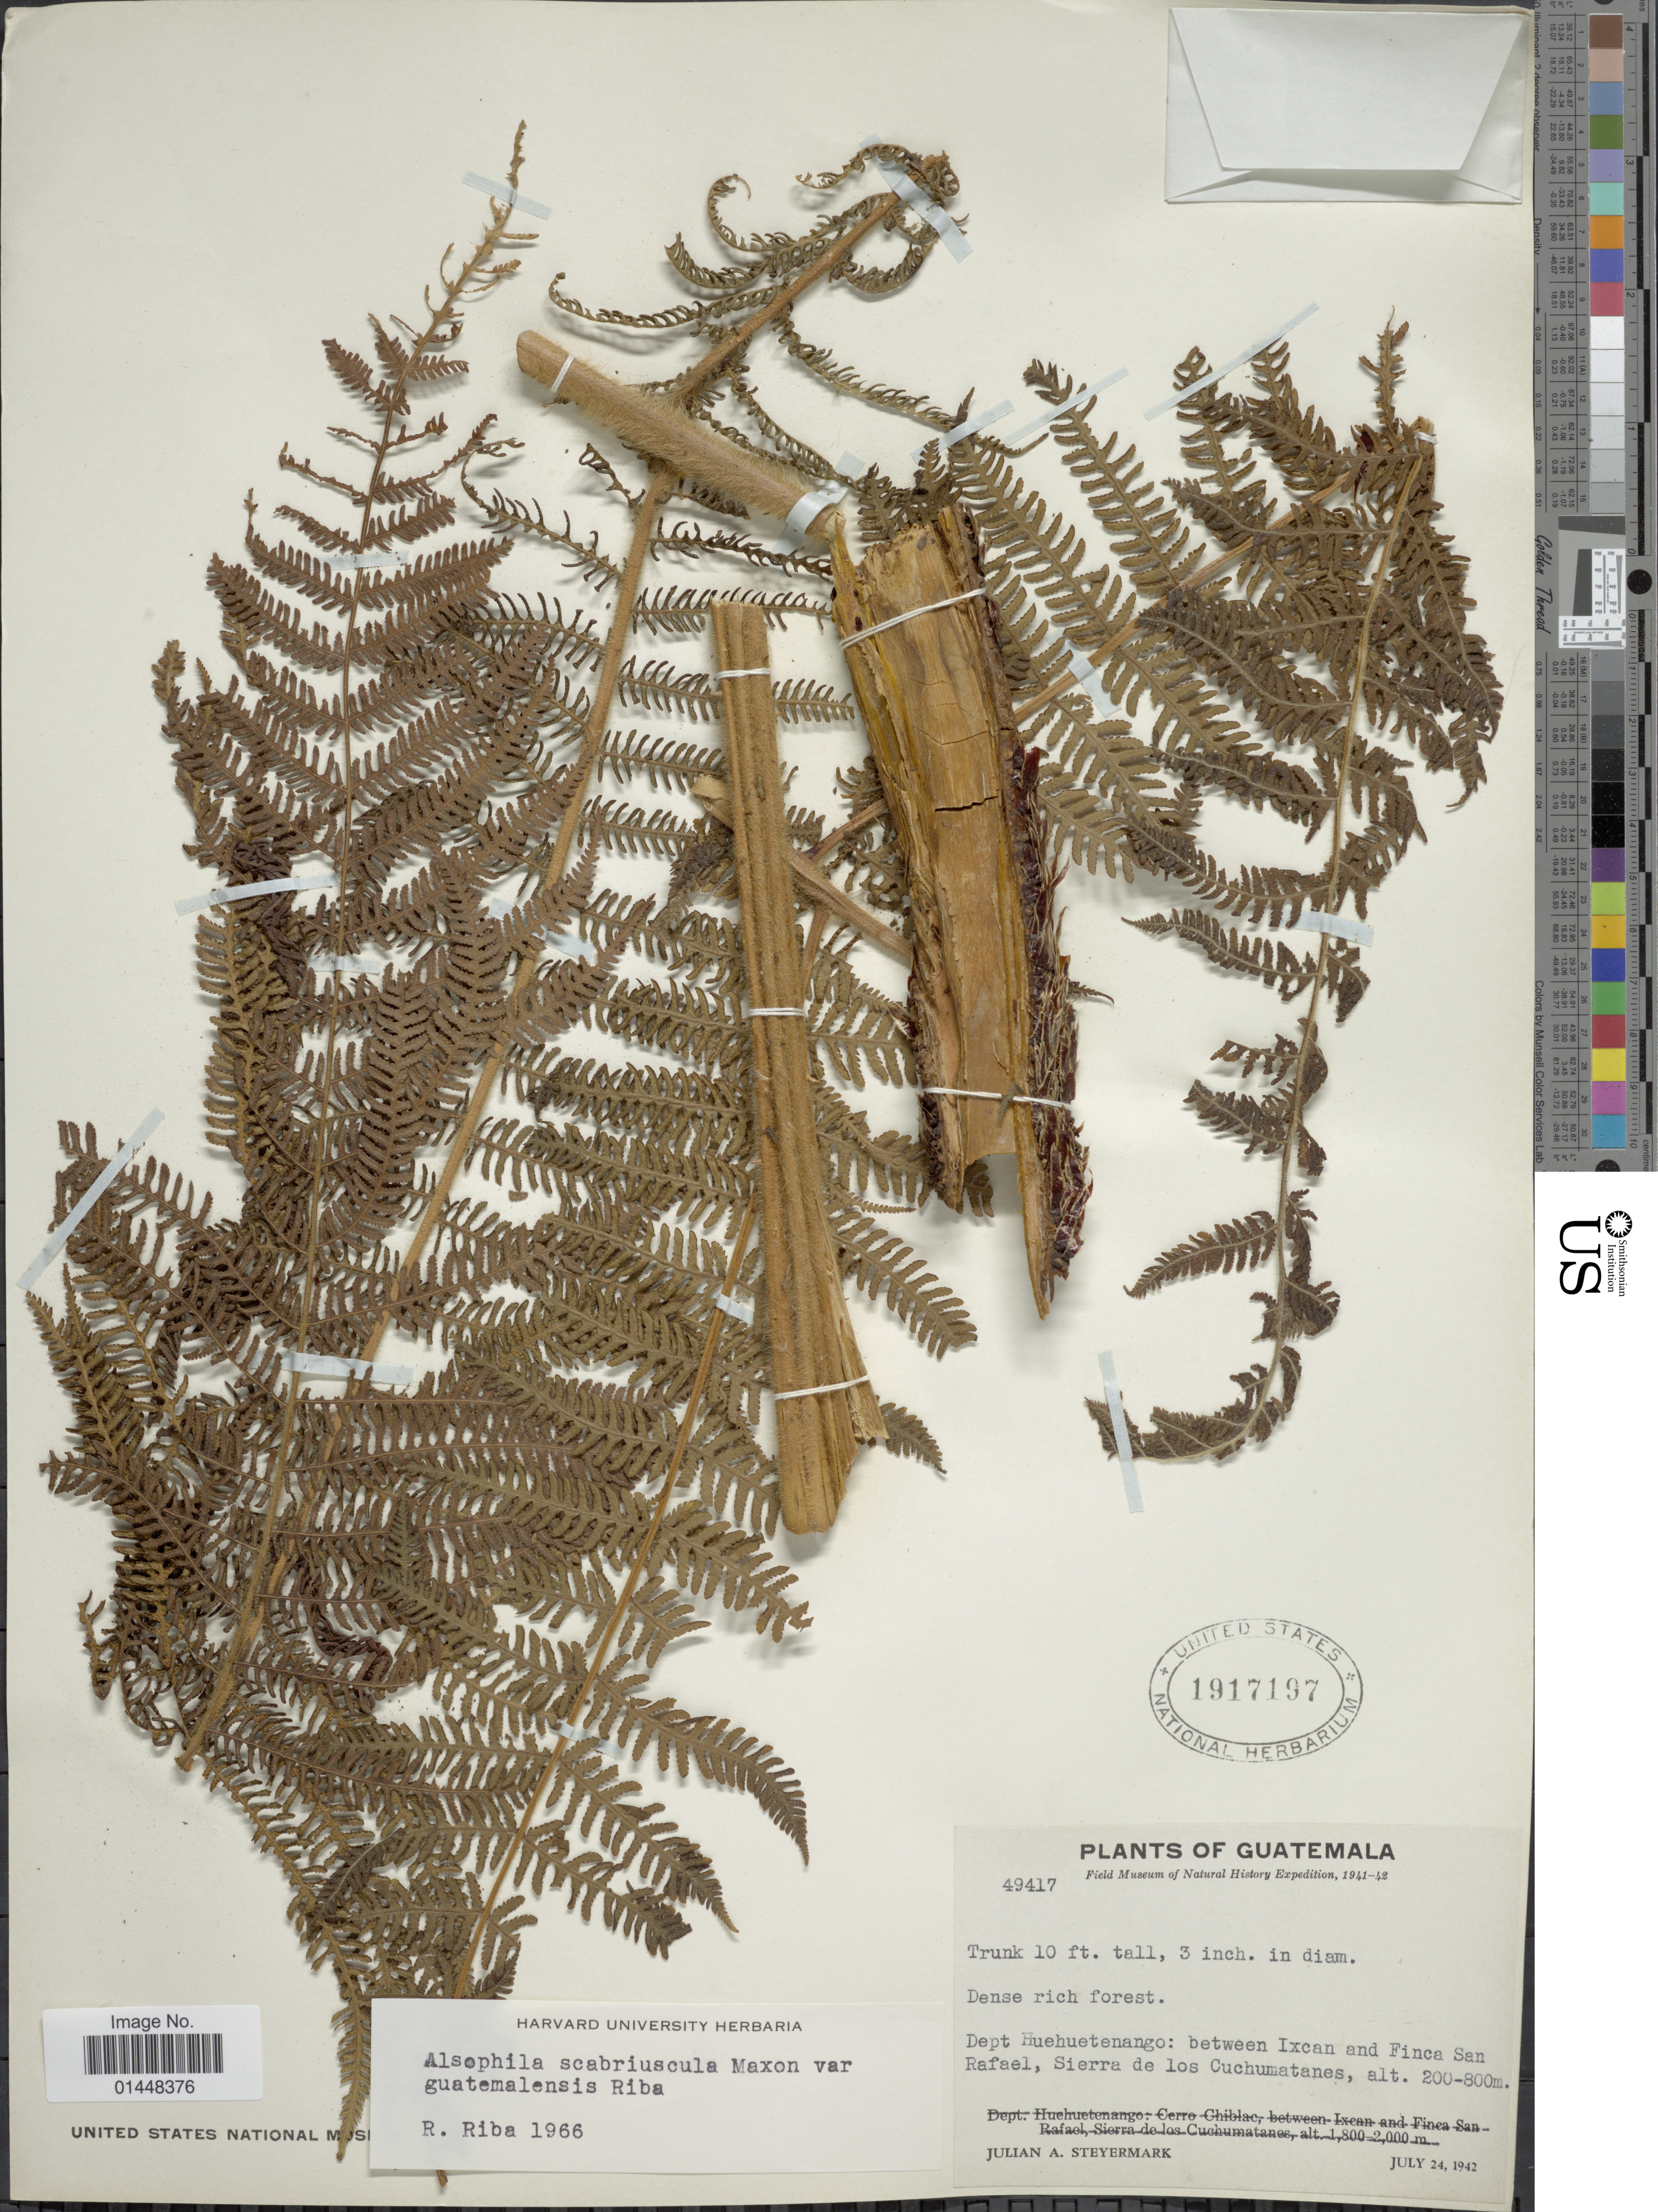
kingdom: Plantae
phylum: Tracheophyta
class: Polypodiopsida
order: Cyatheales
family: Cyatheaceae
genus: Cyathea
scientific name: Cyathea bicrenata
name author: Liebm.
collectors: J. Steyermark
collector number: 49417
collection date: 1942-07-24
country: Guatemala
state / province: Huehuetenango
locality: Guatemala, Dept. Huehuetenango: between Ixcan and Finca San Rafael, Sierra de los Cuchumatanes.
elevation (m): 200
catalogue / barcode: US 1917197